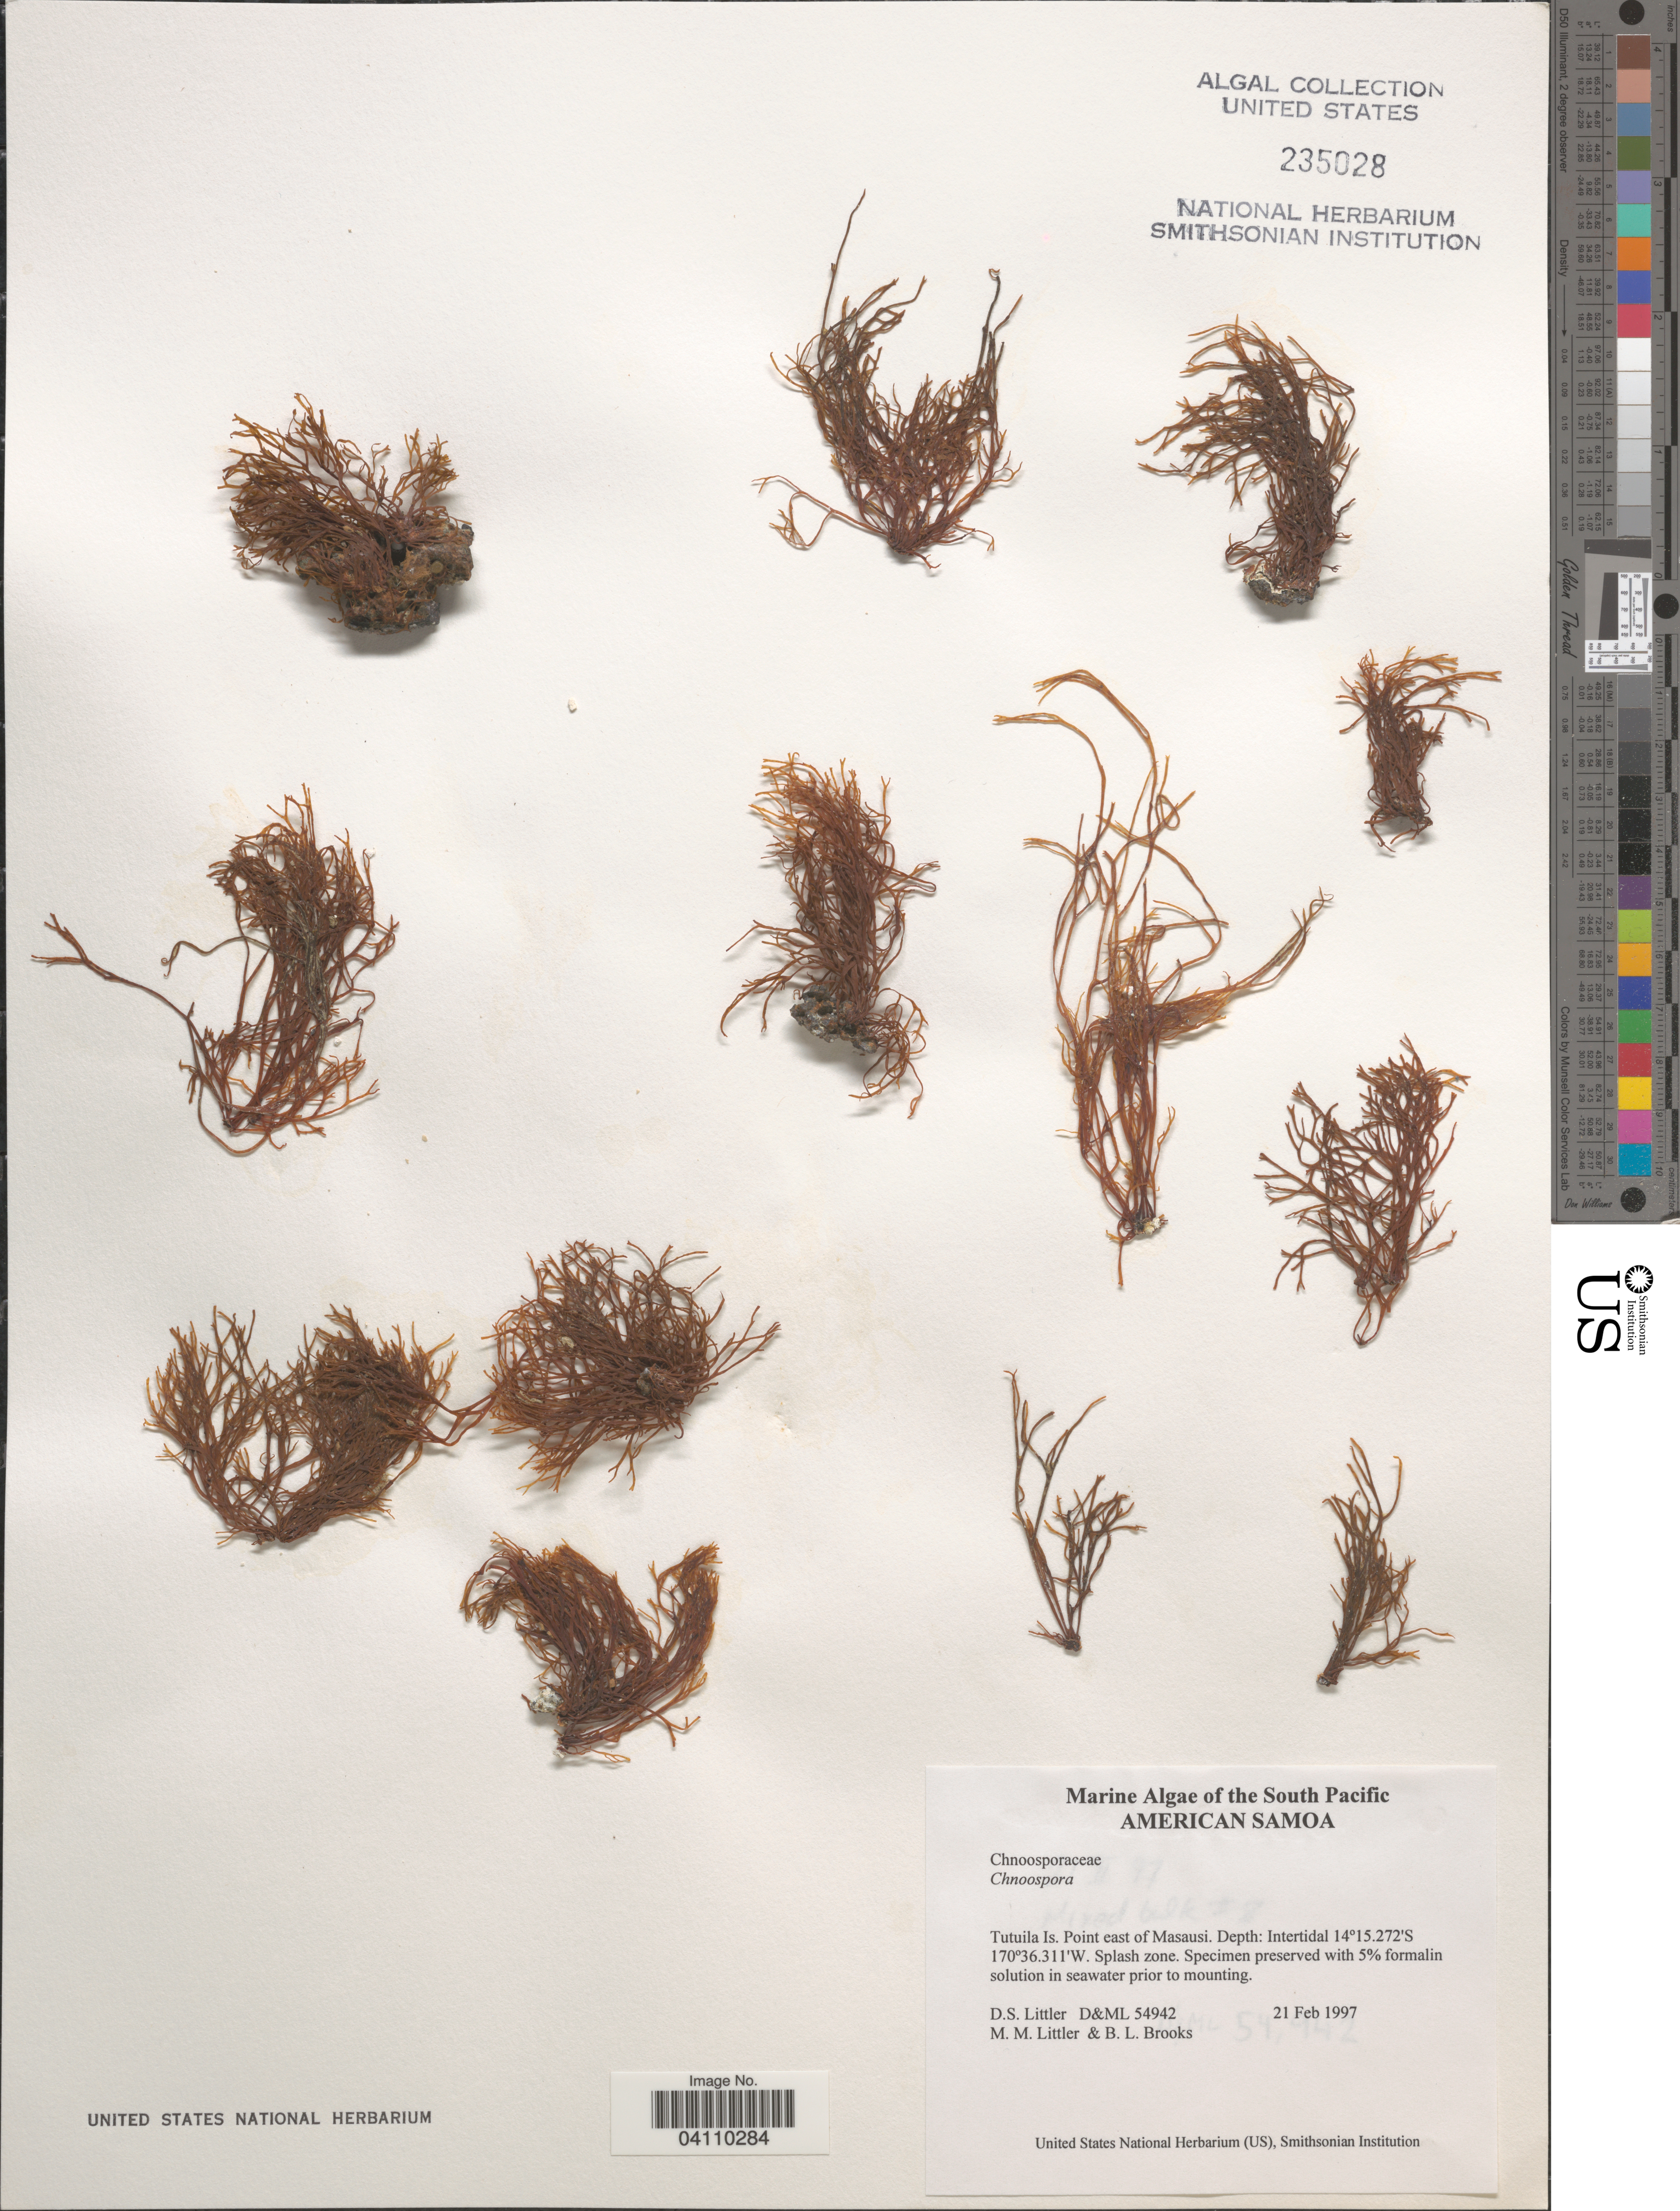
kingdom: Chromista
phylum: Ochrophyta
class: Phaeophyceae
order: Scytosiphonales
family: Scytosiphonaceae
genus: Chnoospora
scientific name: Chnoospora sp.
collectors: D. S. Littler & B. Brooks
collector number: D&ML54942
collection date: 1997-02-21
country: American Samoa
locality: The South Pacific. Tutuila Is. Point east of Masausi.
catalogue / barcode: US 235028